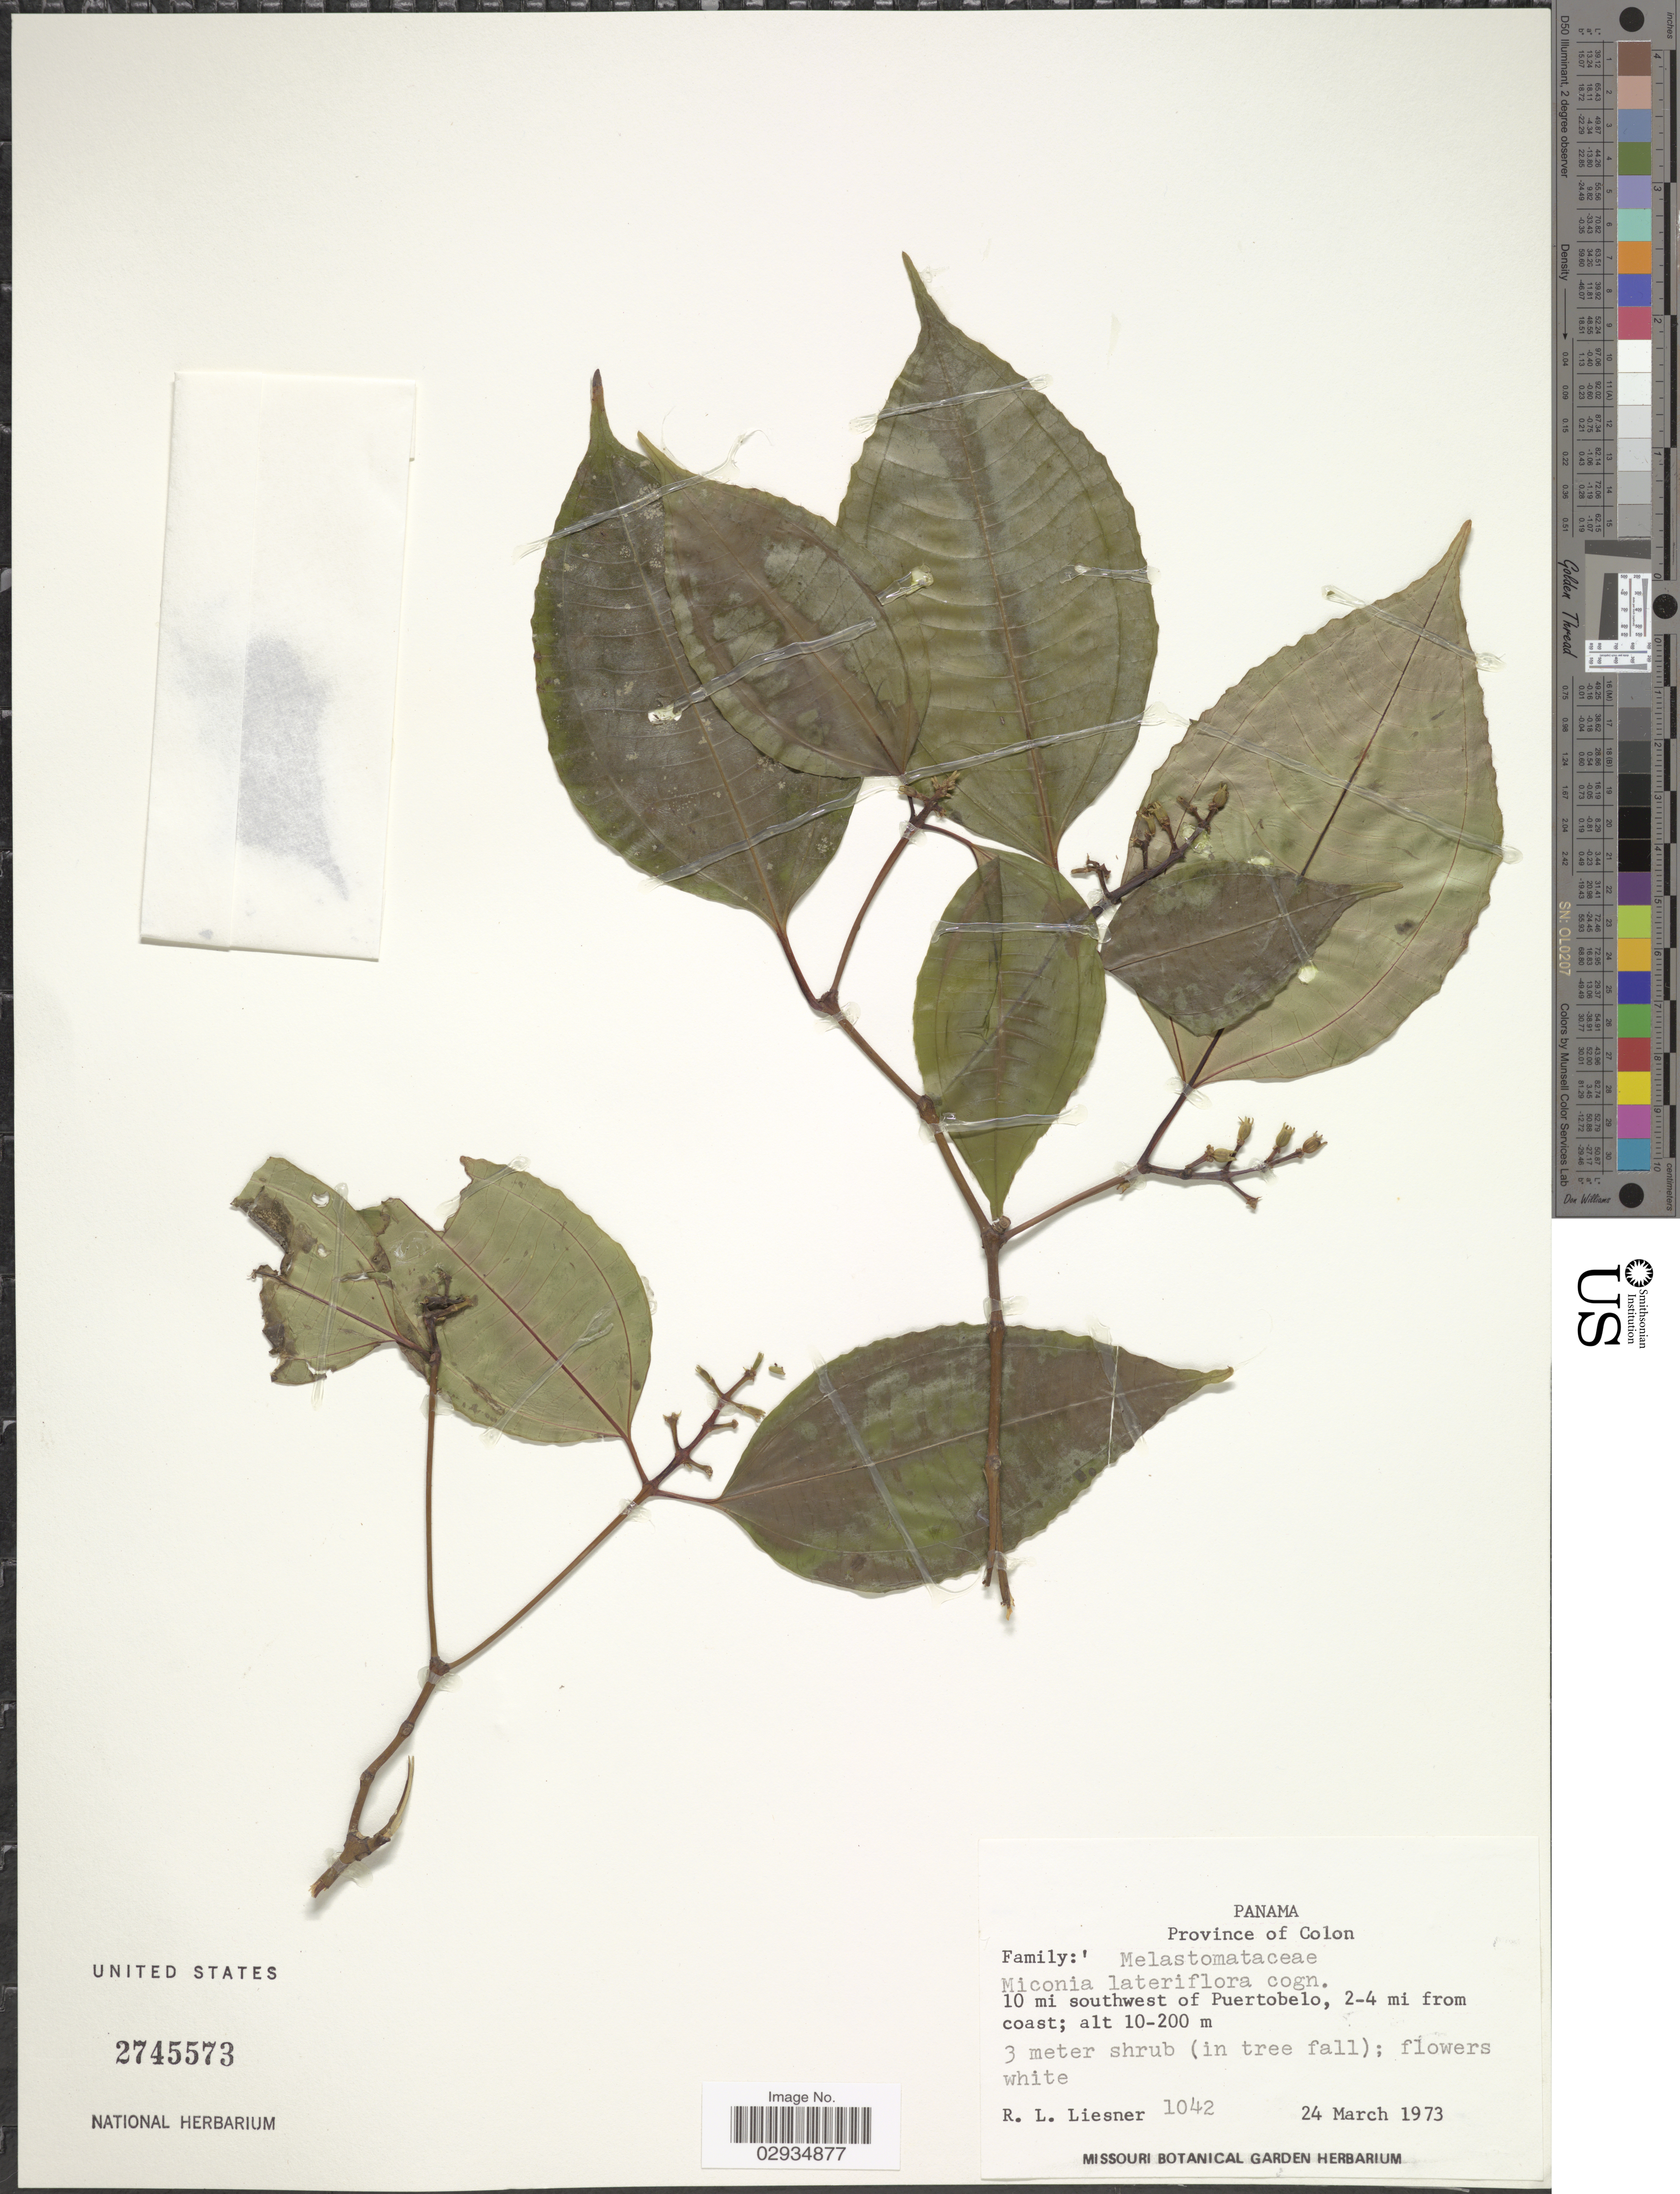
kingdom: Plantae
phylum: Tracheophyta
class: Magnoliopsida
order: Myrtales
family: Melastomataceae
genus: Miconia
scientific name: Miconia lateriflora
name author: Cogn.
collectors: R. L. Liesner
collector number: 1042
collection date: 1973-03-24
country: Panama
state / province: Colón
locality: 10 mi southwest of Puertobelo, 2-4 mi from coast.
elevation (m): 10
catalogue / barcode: US 2745573